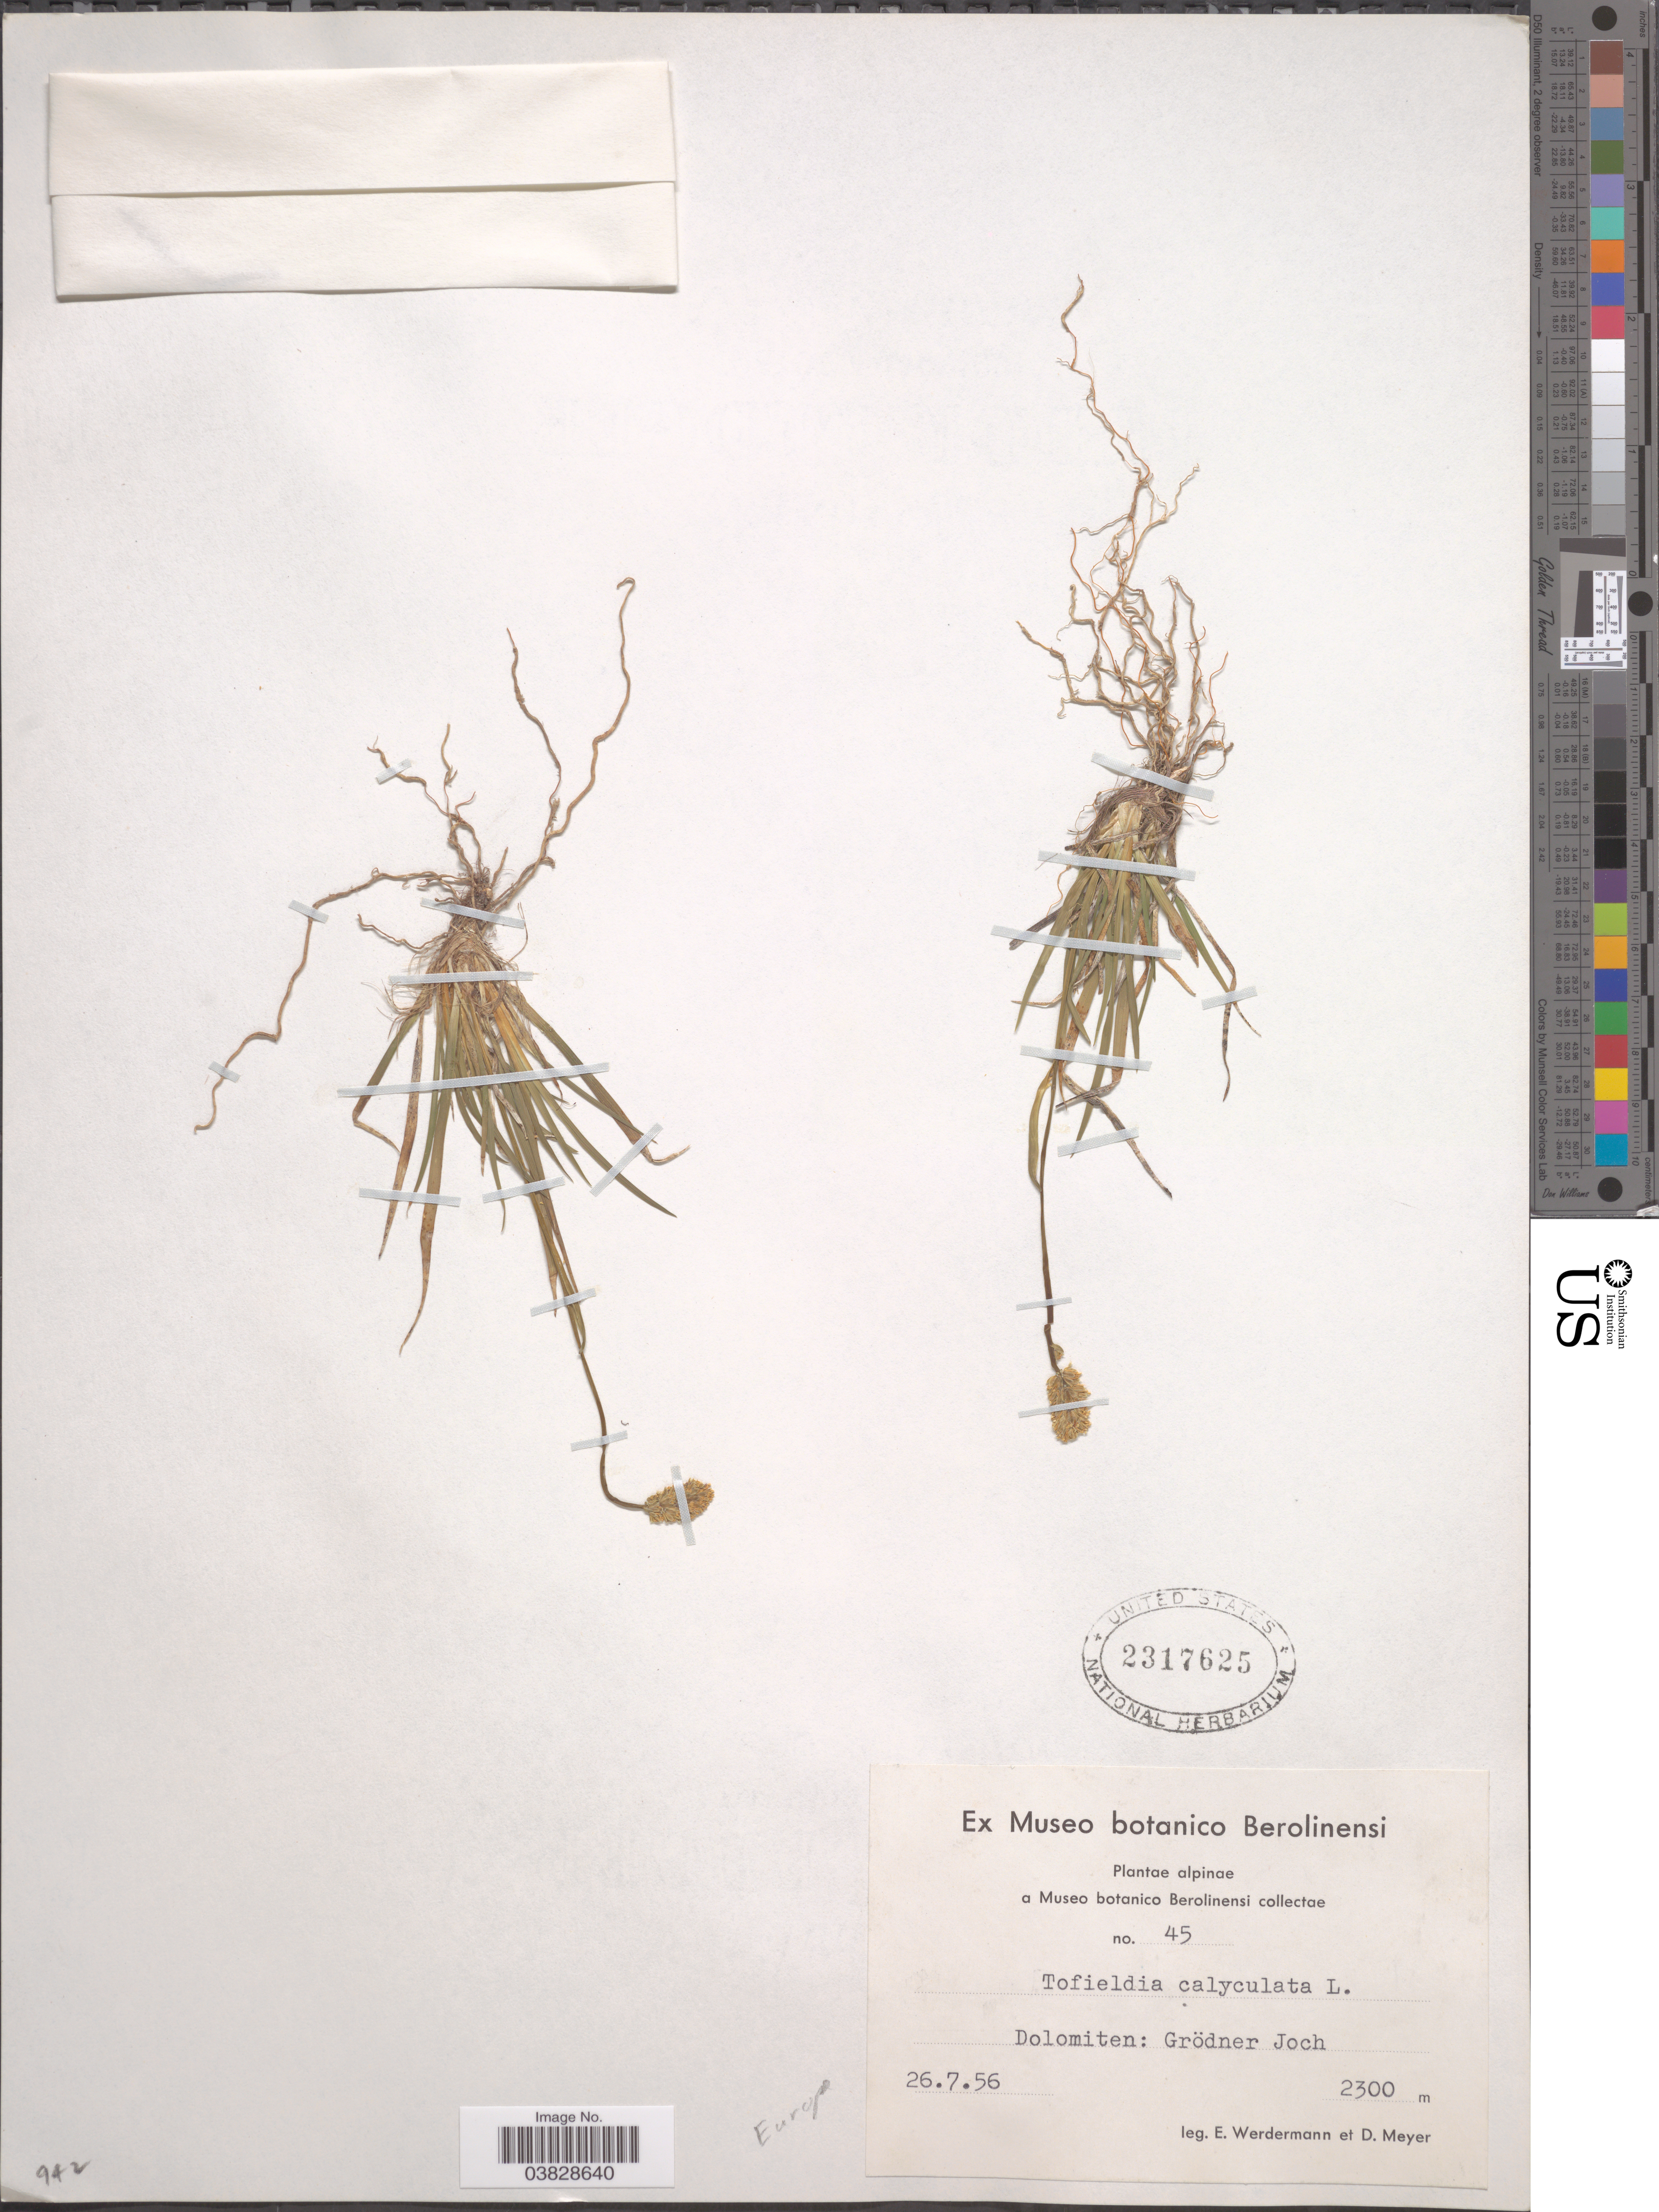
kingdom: Plantae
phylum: Tracheophyta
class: Liliopsida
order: Alismatales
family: Tofieldiaceae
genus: Tofieldia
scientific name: Tofieldia calyculata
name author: (L.) Wahlenb.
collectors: E. Werdermann & D. Meyer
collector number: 45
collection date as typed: Transcribed d/m/y: 26/7/56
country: Italy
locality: Europe. Dolomiten: Grödner Joch.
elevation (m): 2300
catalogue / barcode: US 2317625